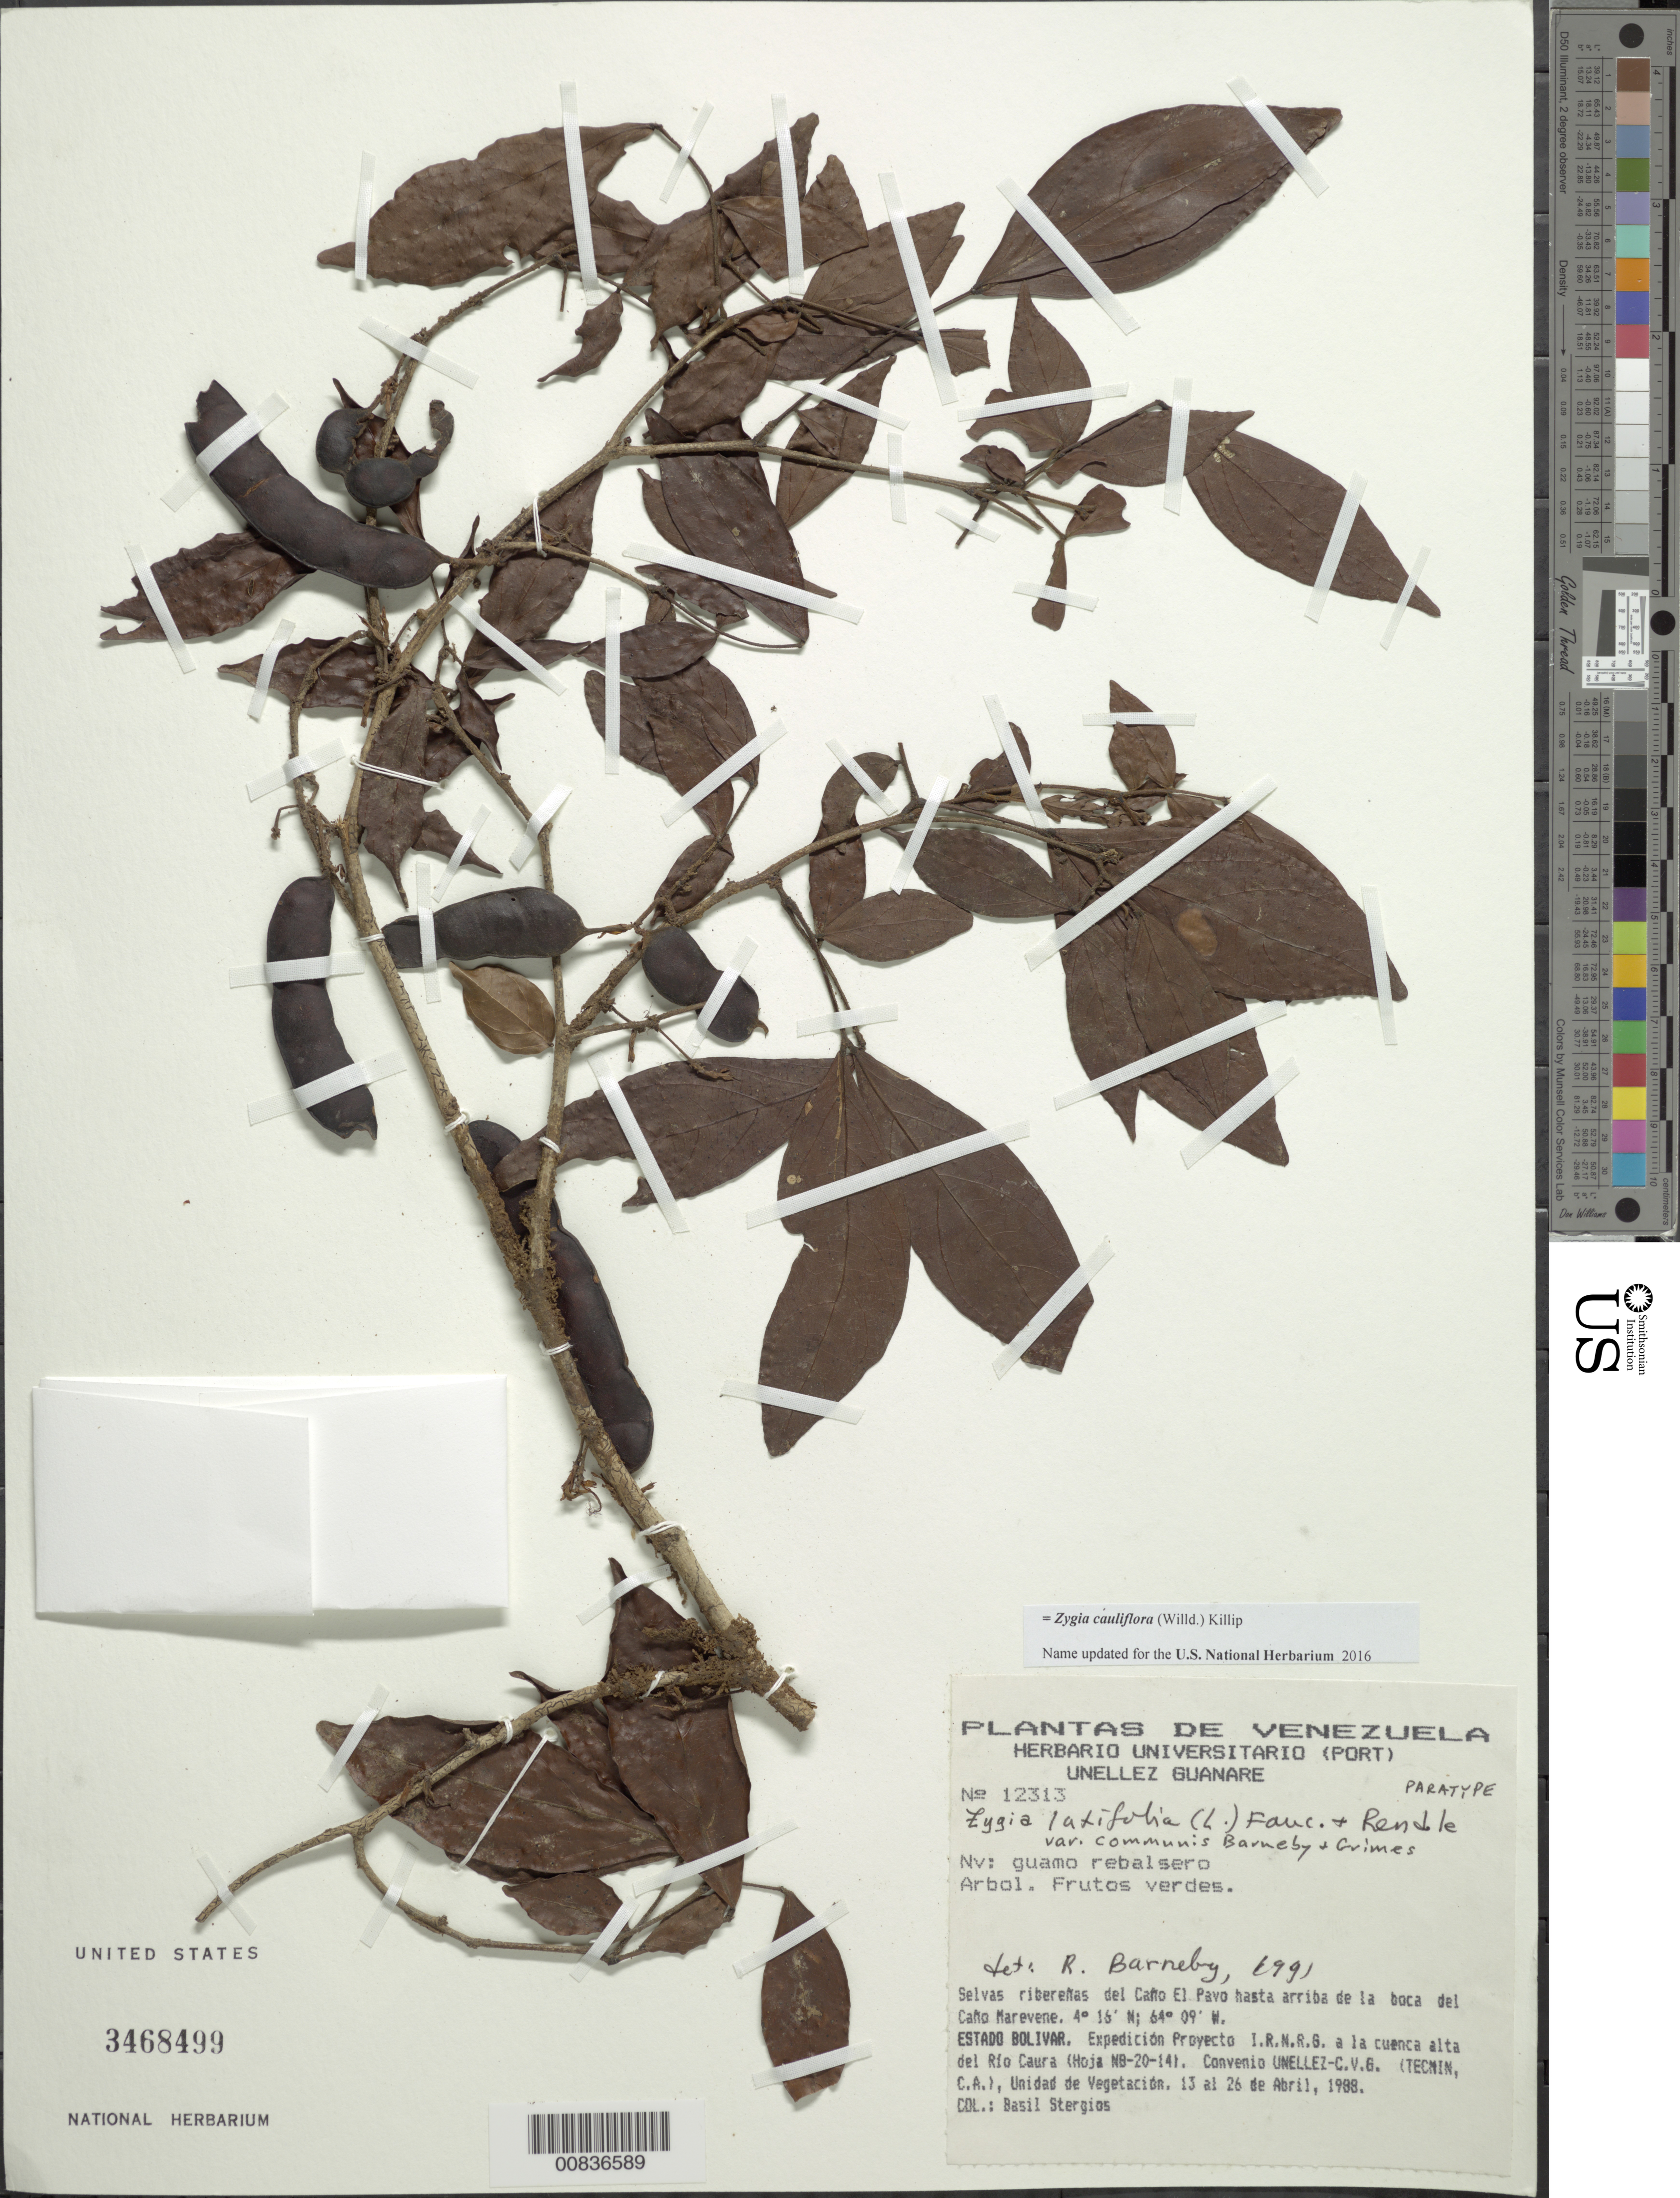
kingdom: Plantae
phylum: Tracheophyta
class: Magnoliopsida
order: Fabales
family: Fabaceae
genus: Zygia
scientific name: Zygia cauliflora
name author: (Willd.) Killip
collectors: B. G. Stergios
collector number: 12313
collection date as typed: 13-Apr-88 to 26-Apr-88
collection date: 1988-04-13/1988-04-26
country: Venezuela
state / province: Bolívar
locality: Río Caura, Caño El Pavo, boca del Caño Marevene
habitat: Selvas riberenas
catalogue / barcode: US 3468499